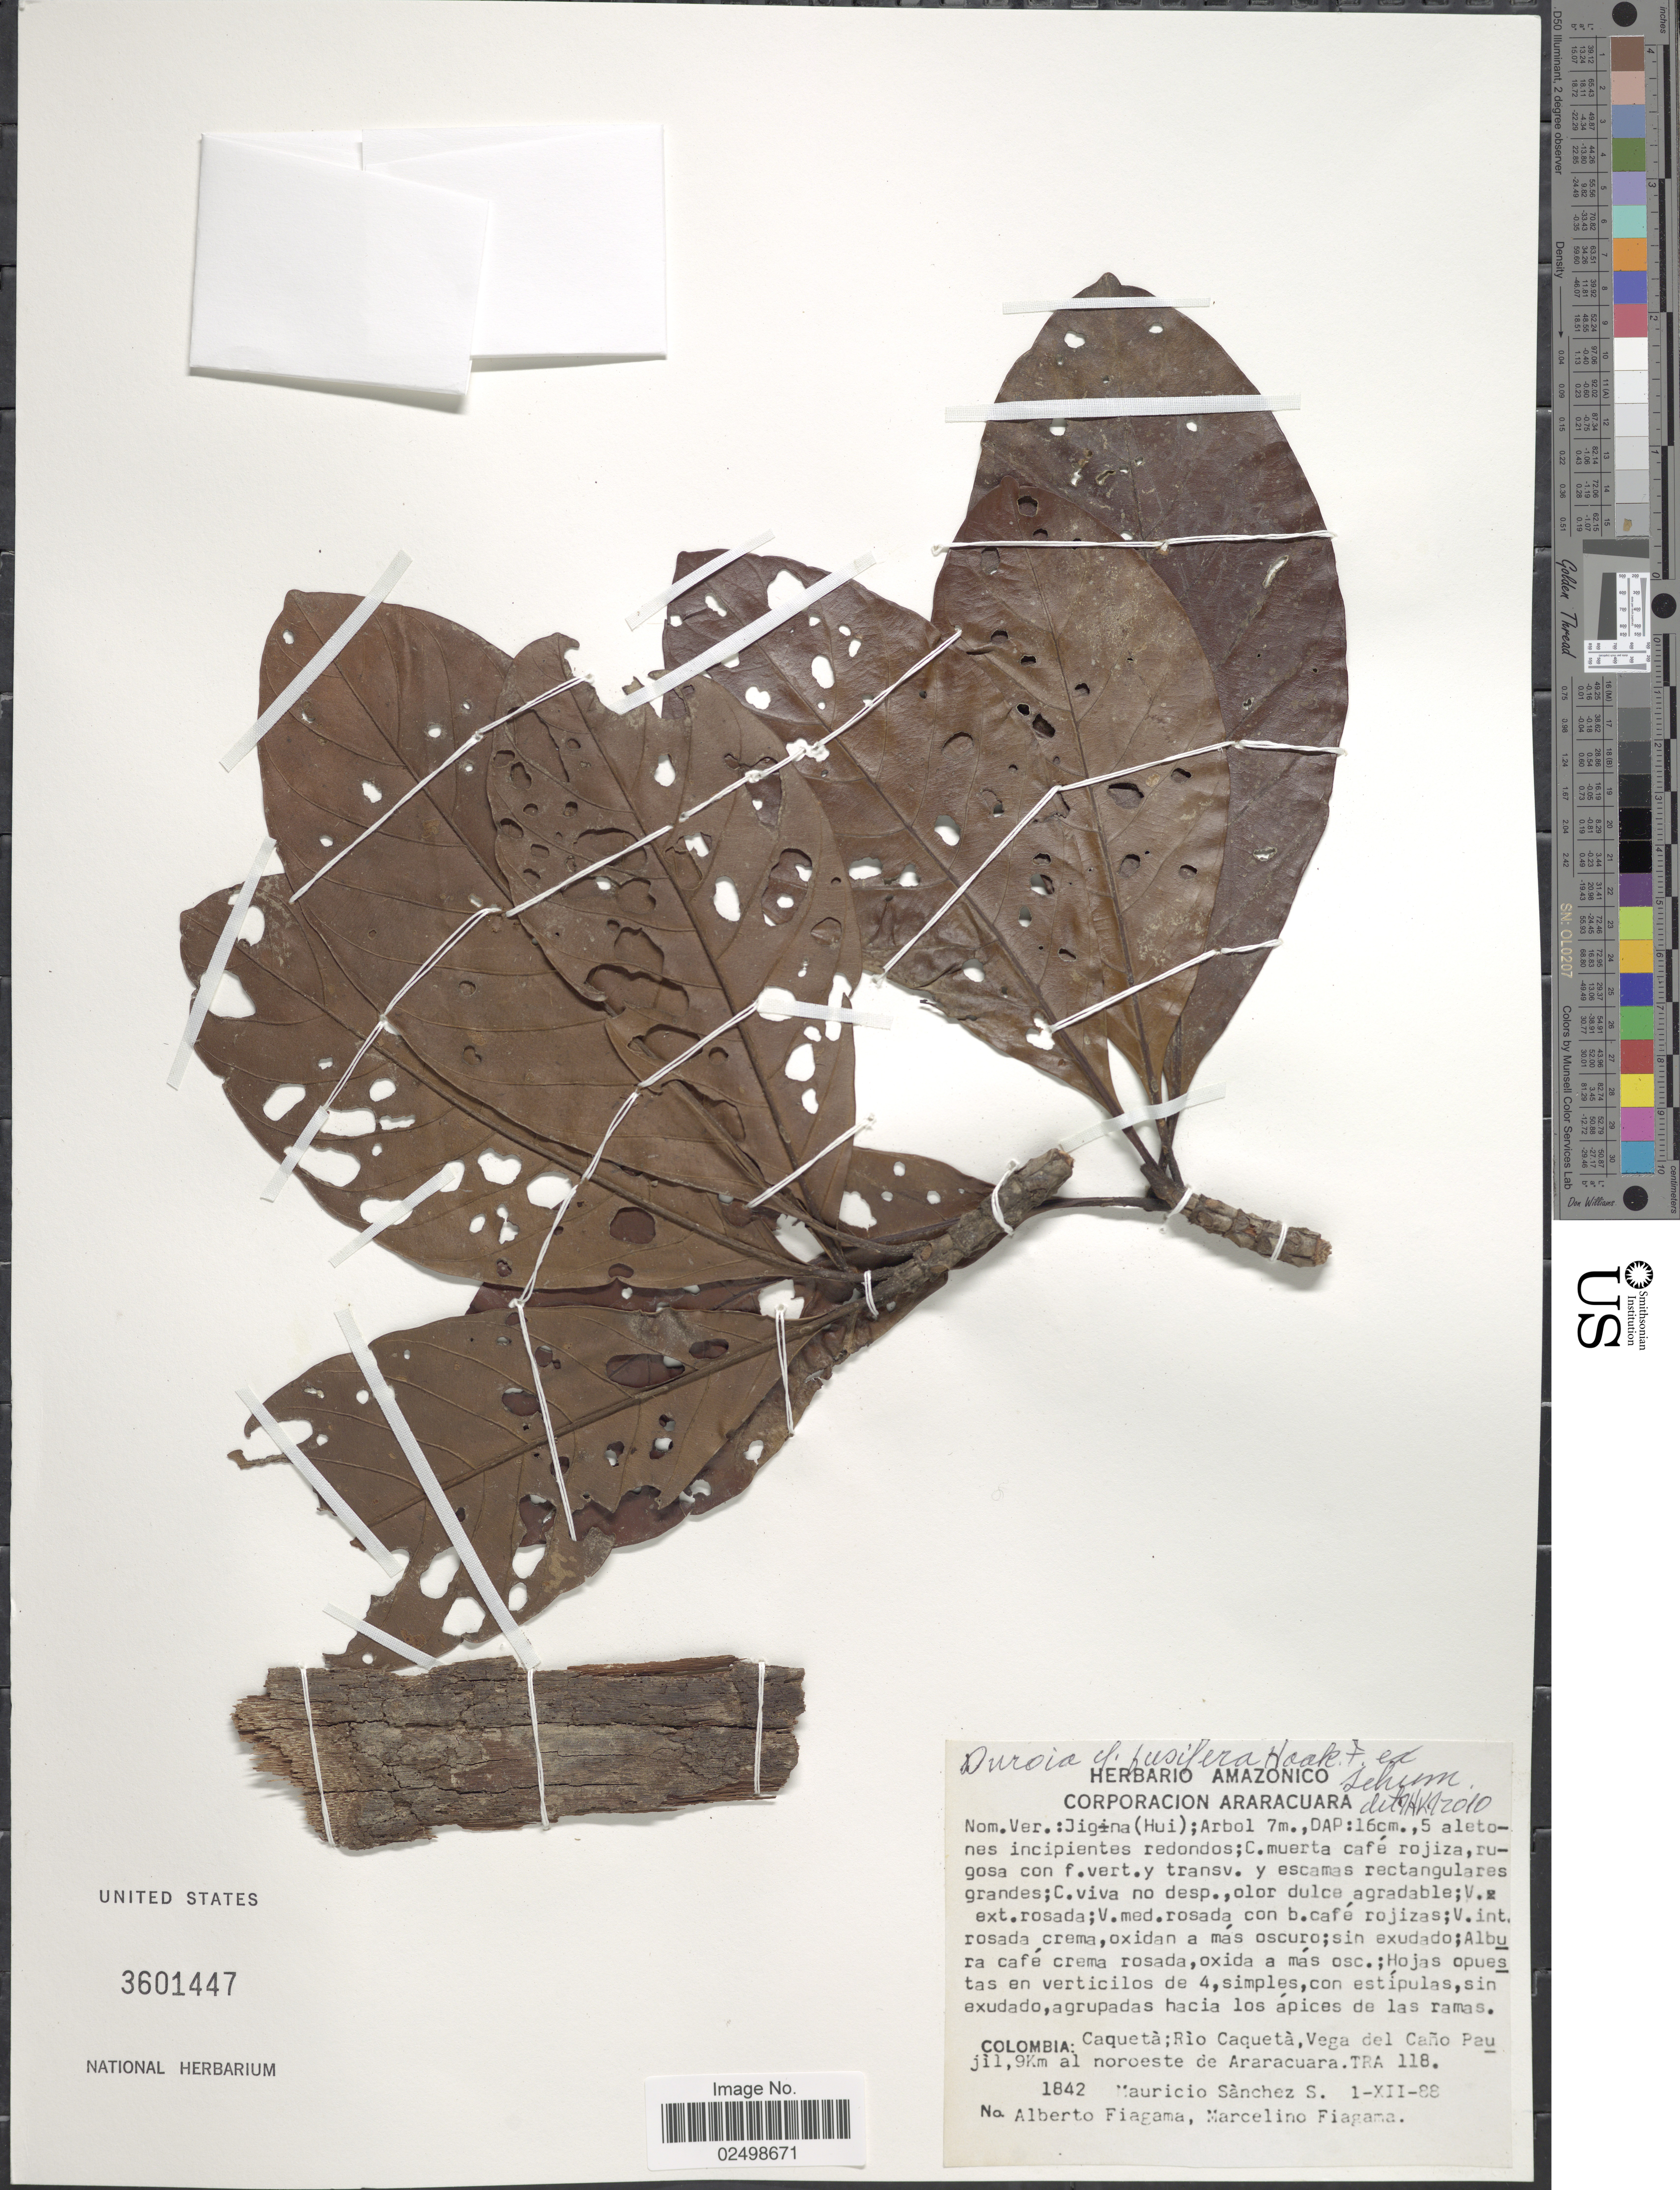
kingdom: Plantae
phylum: Tracheophyta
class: Magnoliopsida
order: Gentianales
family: Rubiaceae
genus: Duroia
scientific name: Duroia fusifera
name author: Spruce ex K. Schum.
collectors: M. Sanchez S., A. Fiagama & M. Fiagama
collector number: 1842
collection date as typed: Transcribed d/m/y: 1/12/88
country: Colombia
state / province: Caquetá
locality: Rio Caqueta, Vega del Cano Paujil, 9Km al noroeste de Araracuara. TRA 118.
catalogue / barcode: US 3601447